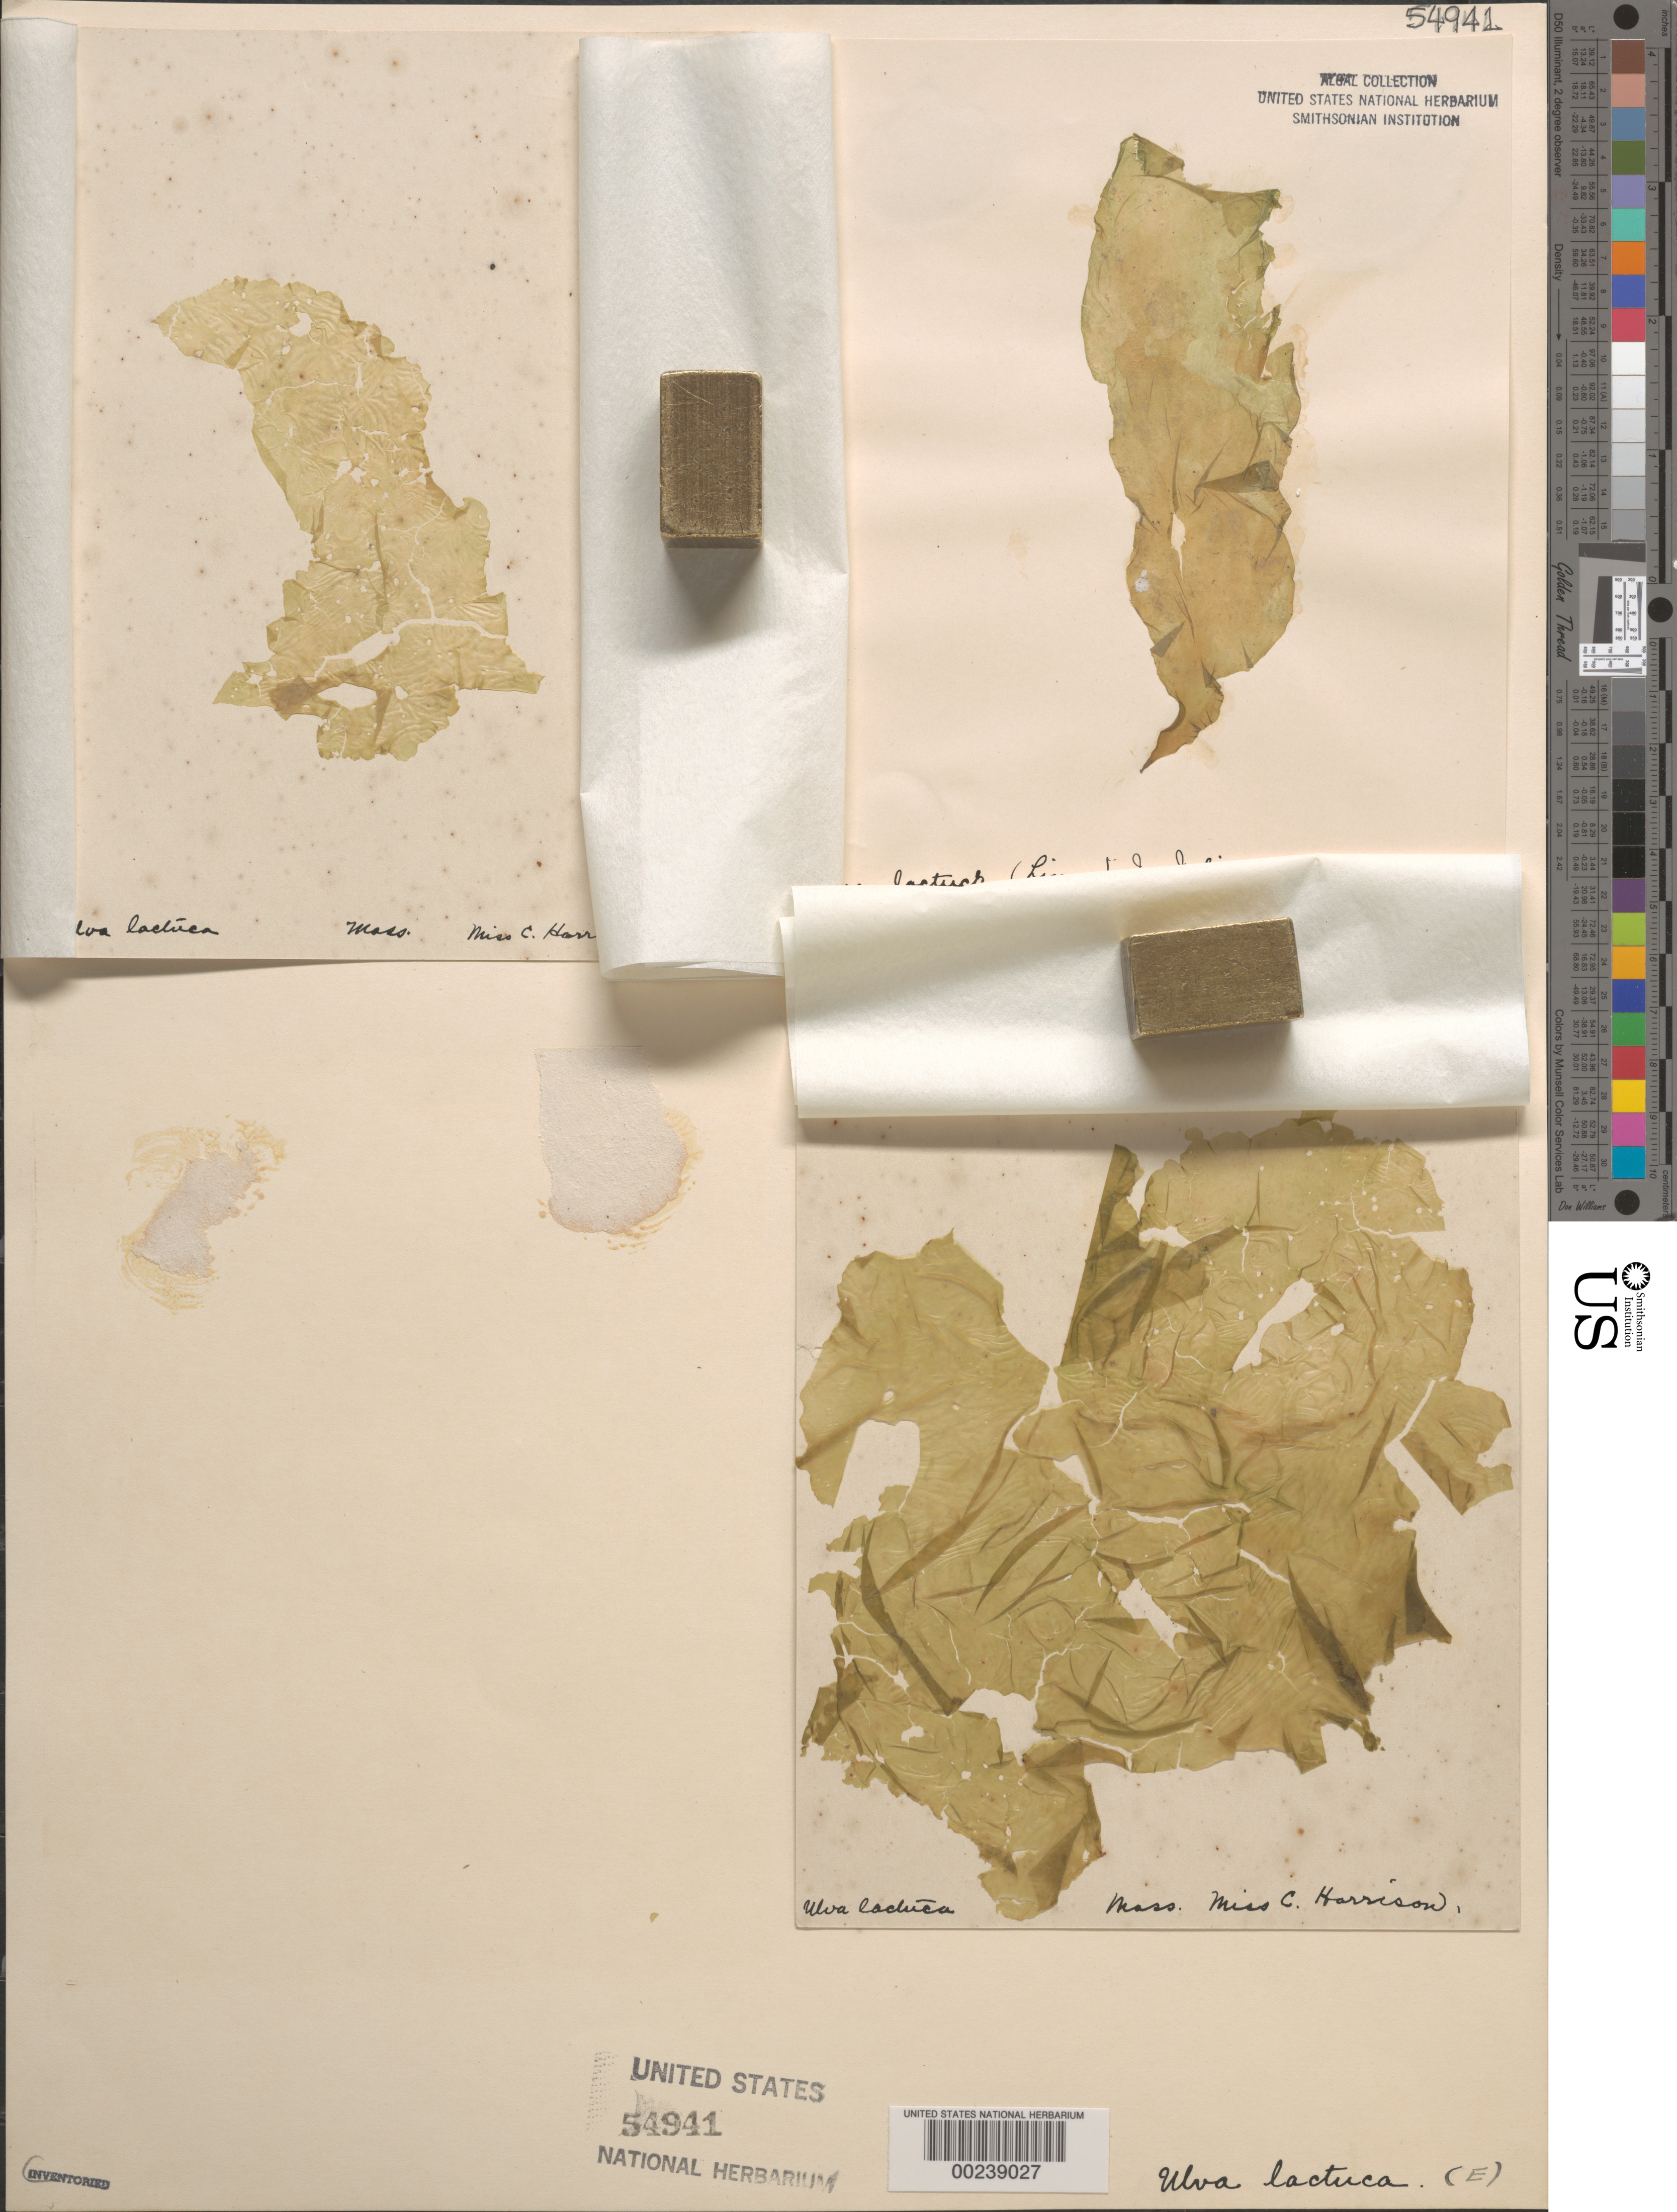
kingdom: Plantae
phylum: Chlorophyta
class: Ulvophyceae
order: Ulvales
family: Ulvaceae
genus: Ulva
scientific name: Ulva lactuca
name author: L.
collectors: C. Harrison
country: United States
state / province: Massachusetts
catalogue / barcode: US 54941